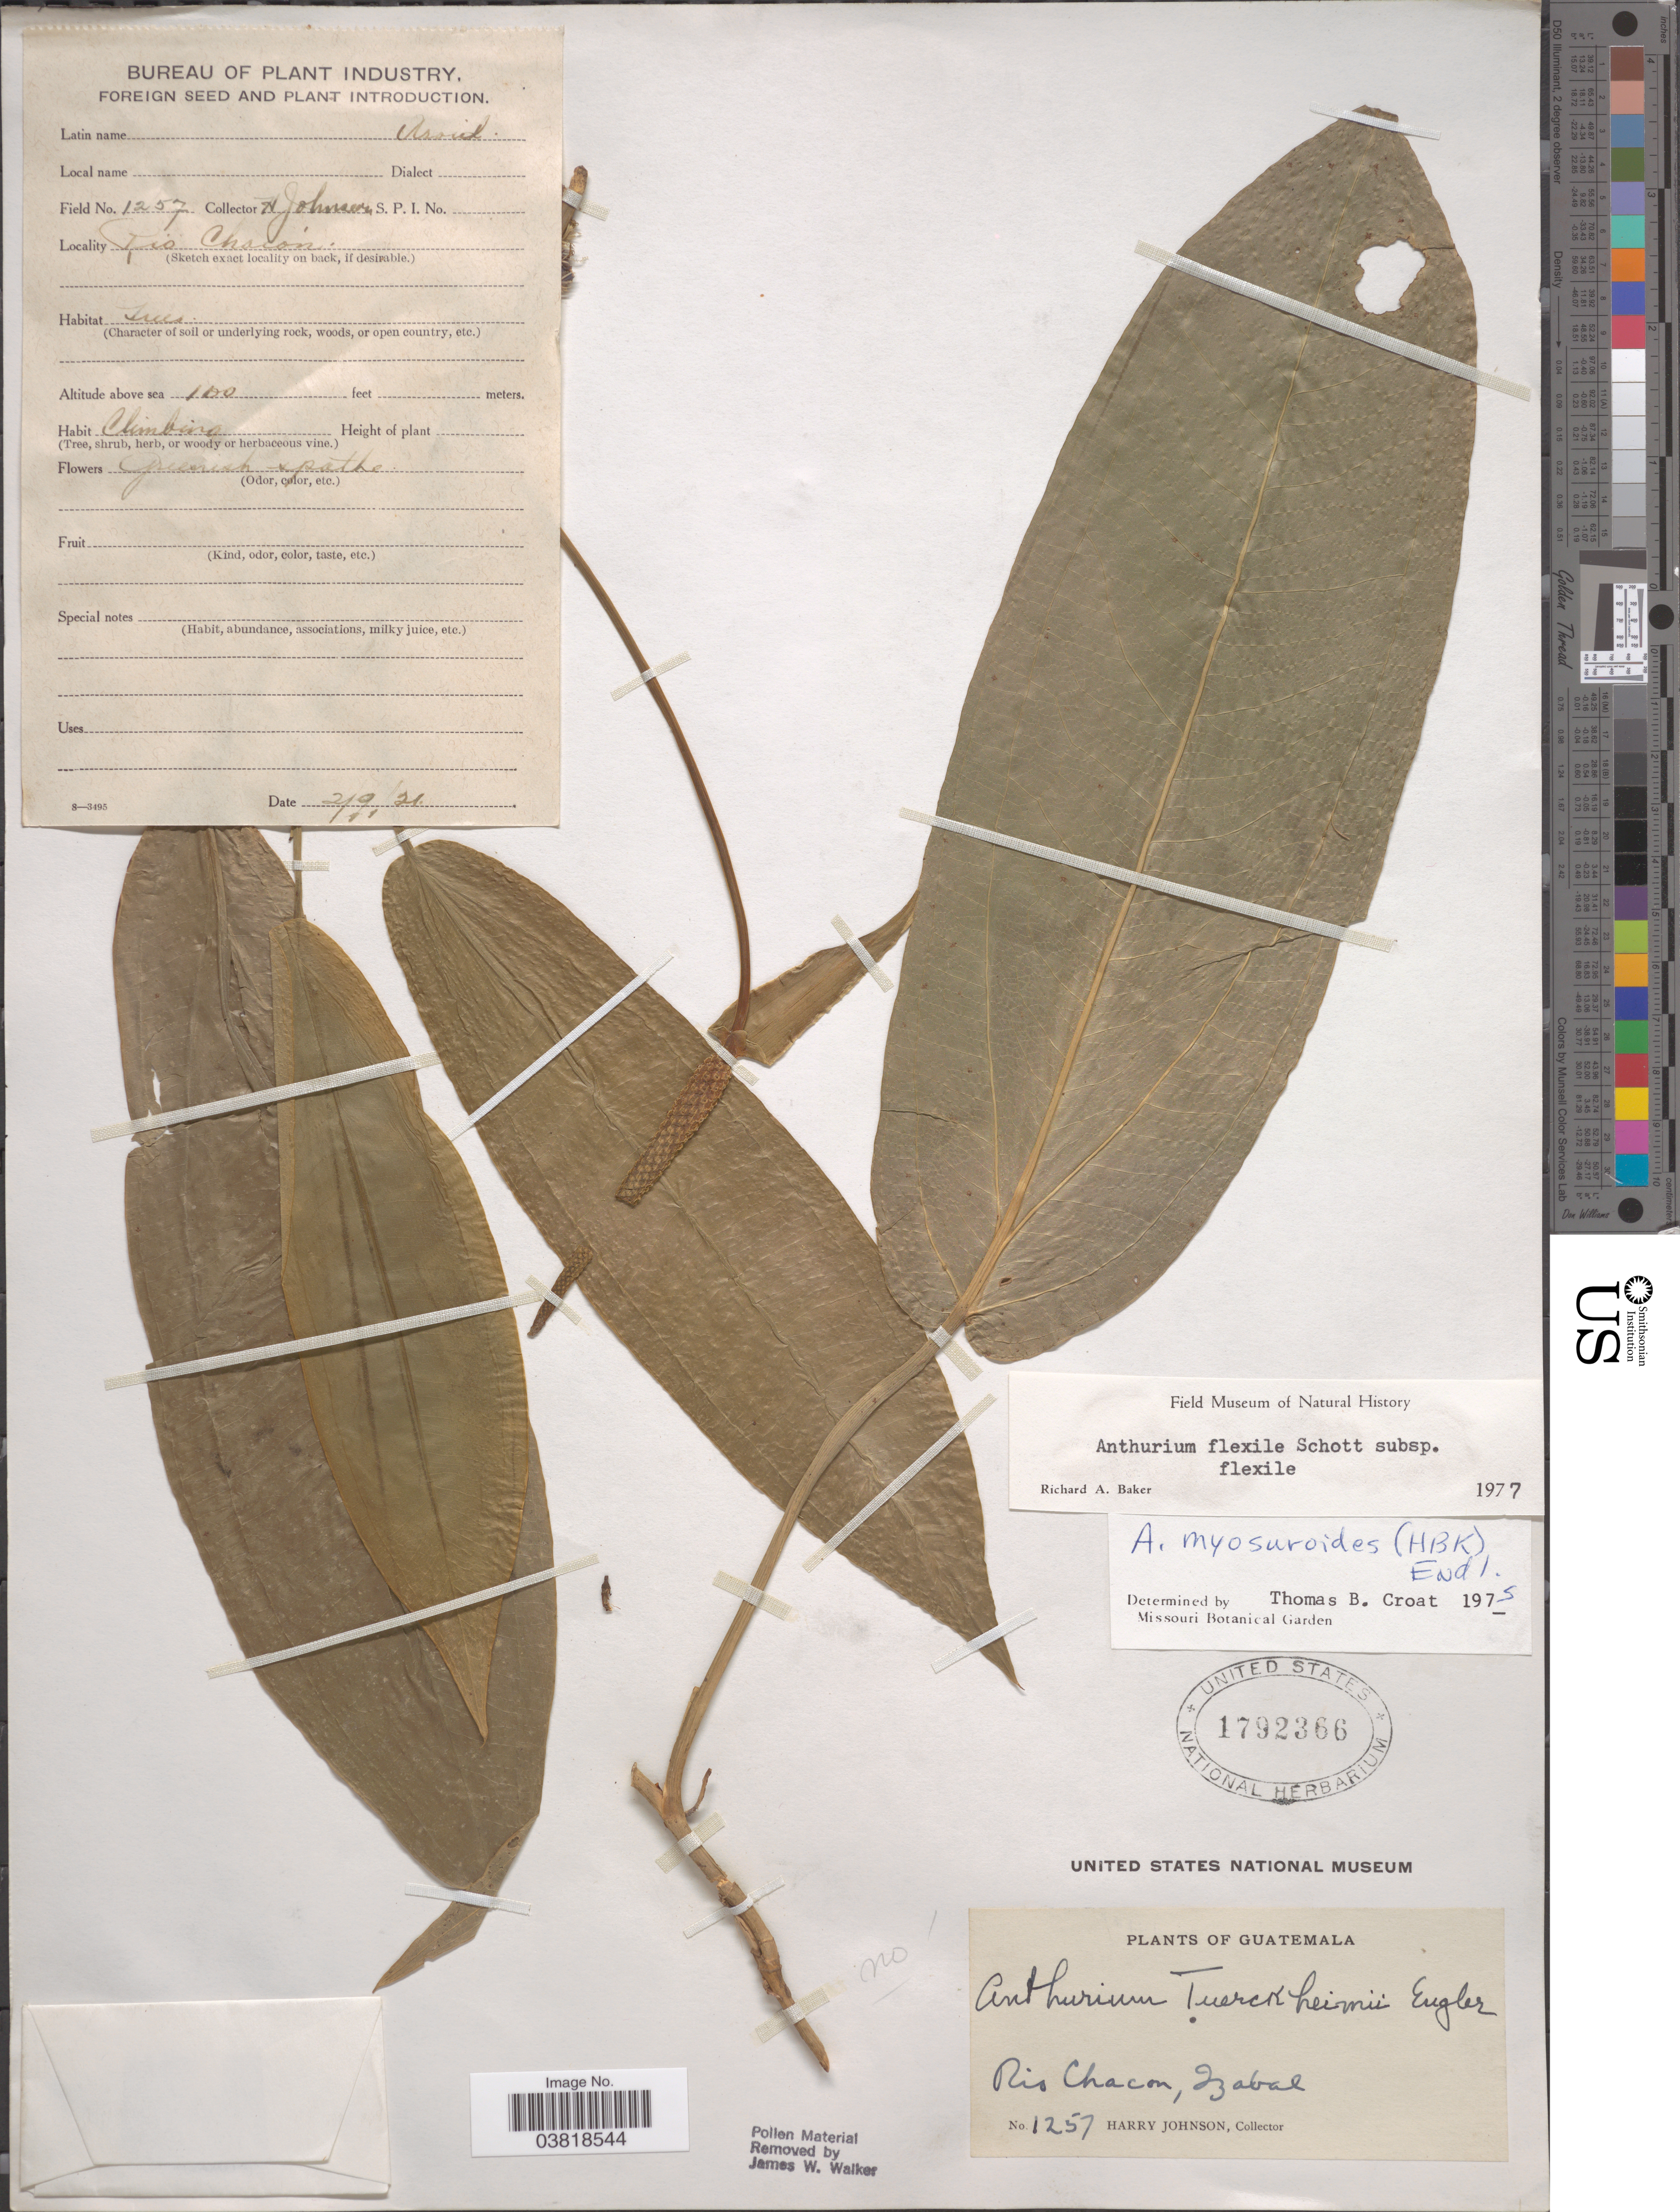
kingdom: Plantae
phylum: Tracheophyta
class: Liliopsida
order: Alismatales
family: Araceae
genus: Anthurium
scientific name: Anthurium flexile subsp. flexile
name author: Schott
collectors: H. Johnson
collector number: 1257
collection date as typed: Transcribed d/m/y: 2/9/21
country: Guatemala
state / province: Izabal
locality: Rio Chacon.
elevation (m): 335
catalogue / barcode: US 1792366